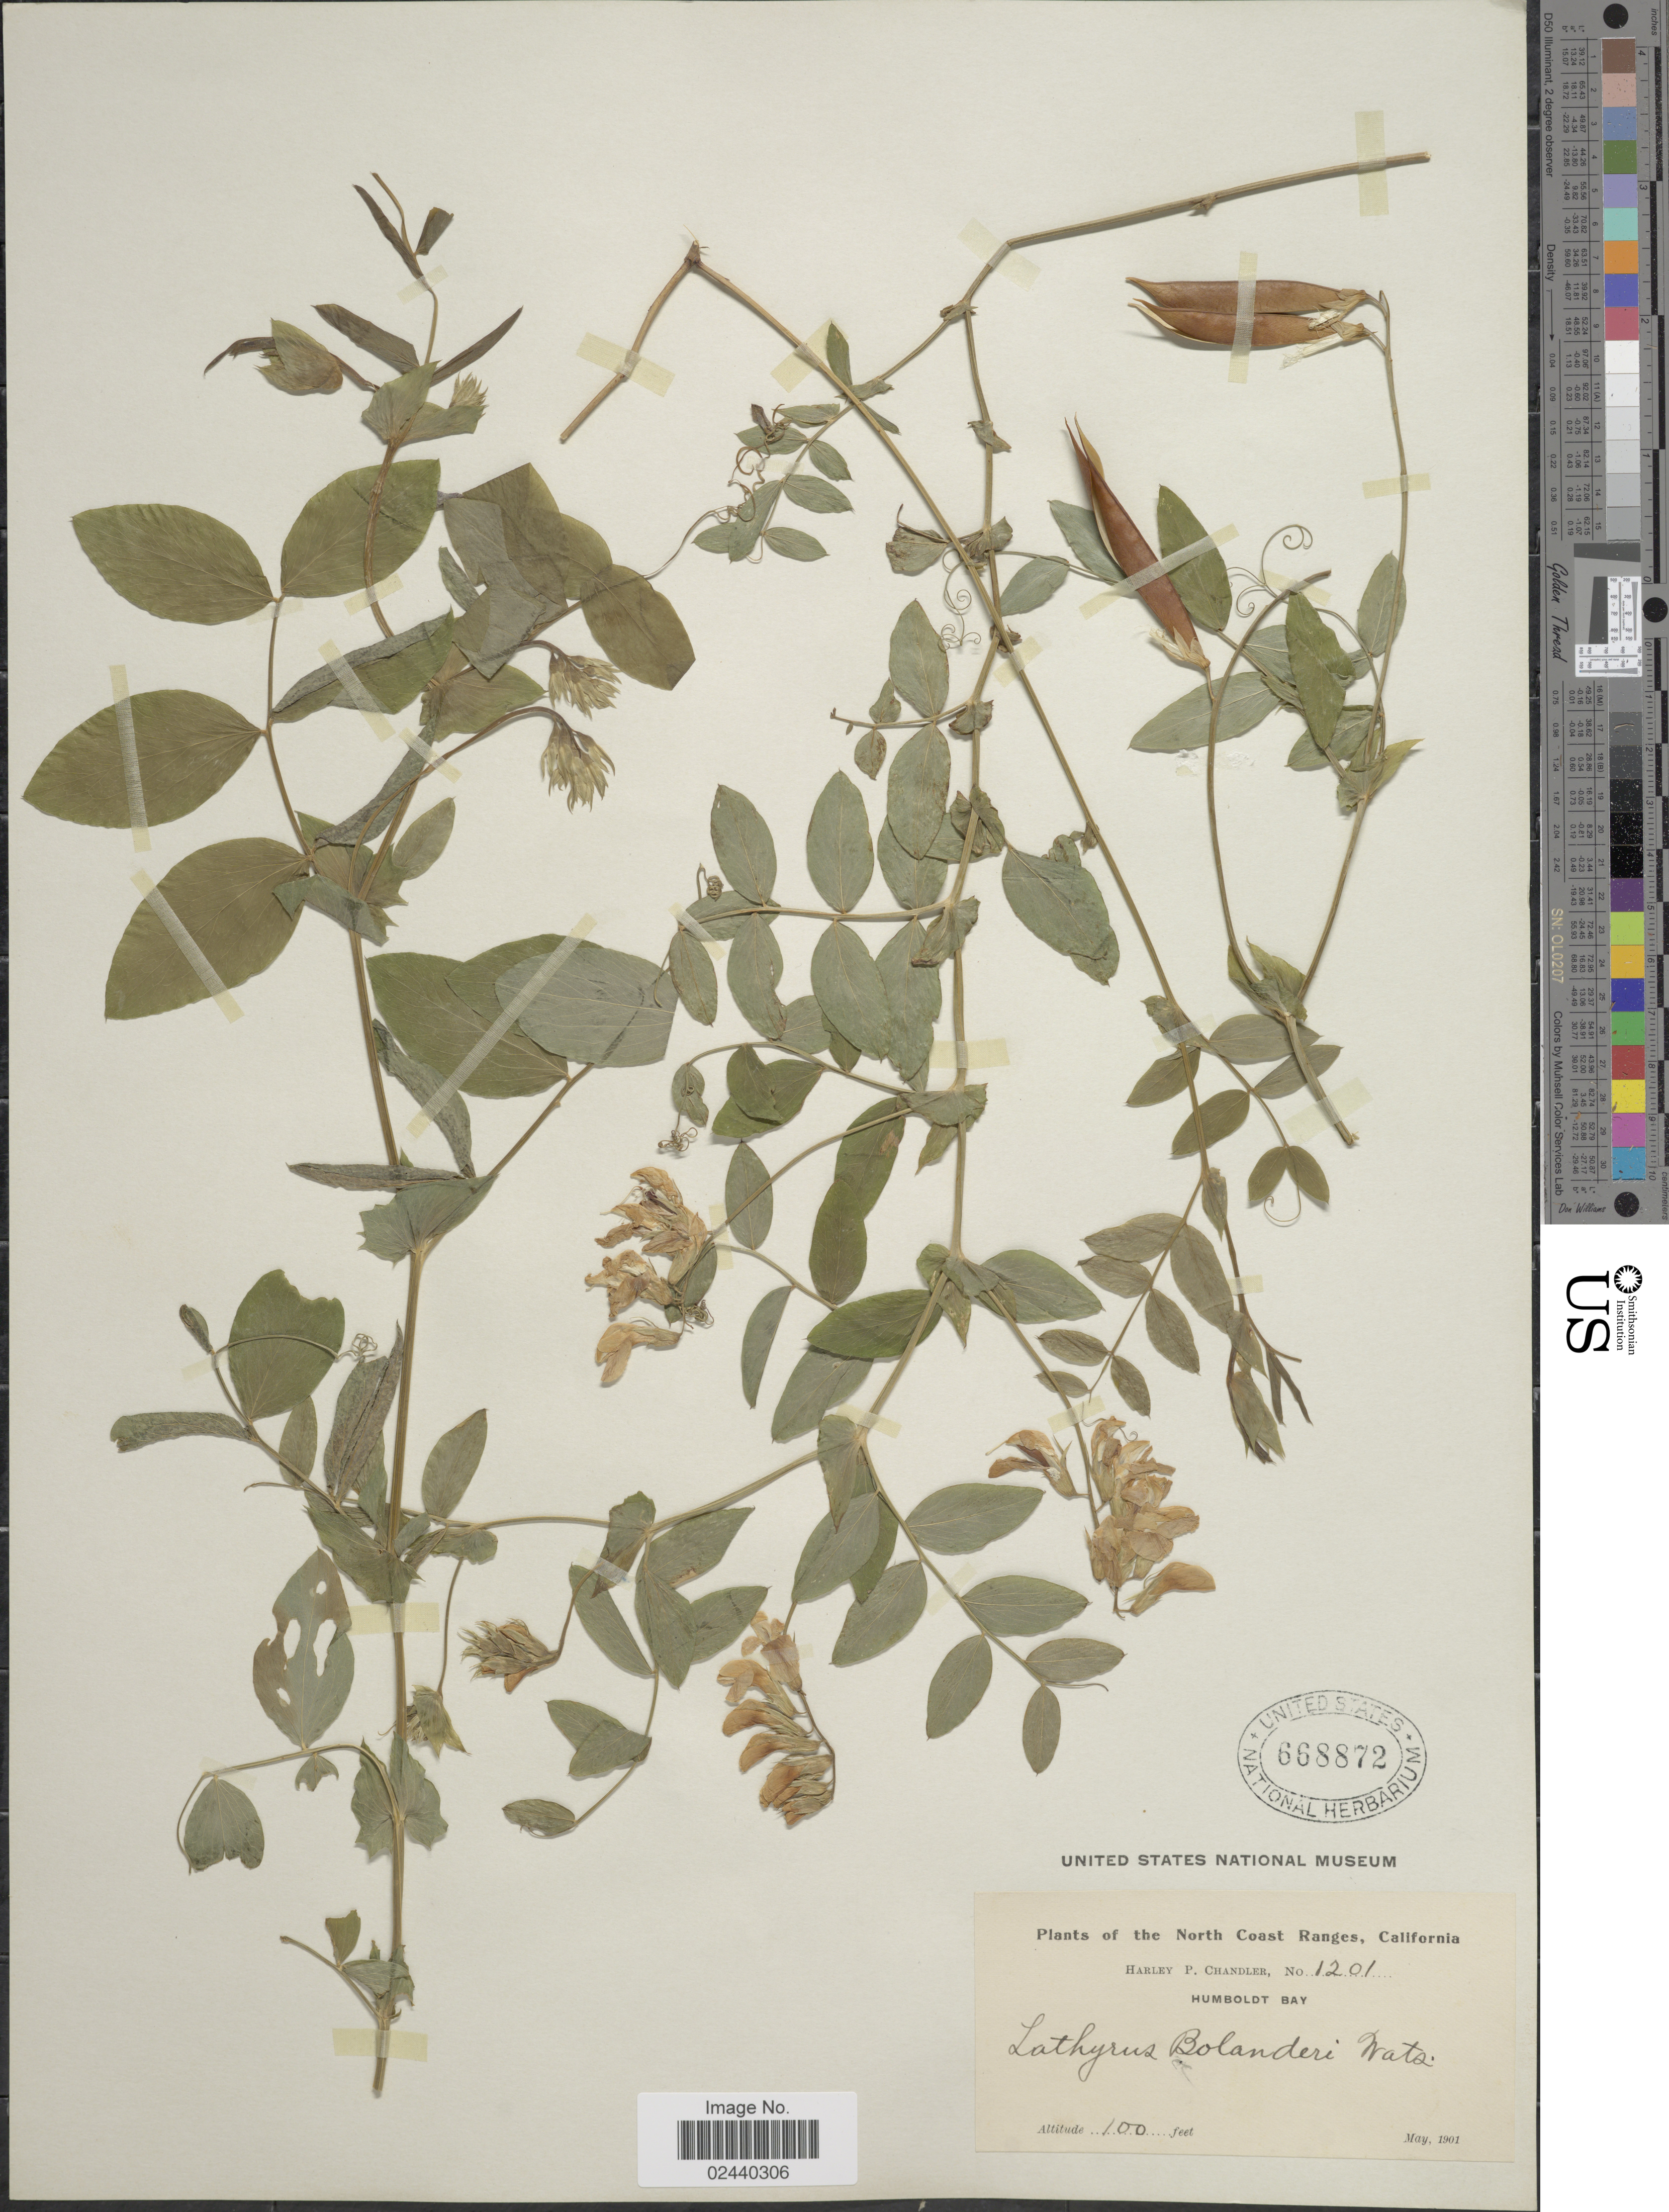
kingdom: Plantae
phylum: Tracheophyta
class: Magnoliopsida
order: Fabales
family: Fabaceae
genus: Lathyrus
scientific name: Lathyrus bolanderi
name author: S. Watson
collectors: H. Chandler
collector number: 1201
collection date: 1901-05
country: United States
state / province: California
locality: The North Coast Ranges, Humboldt Bay.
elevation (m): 30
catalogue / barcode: US 668872